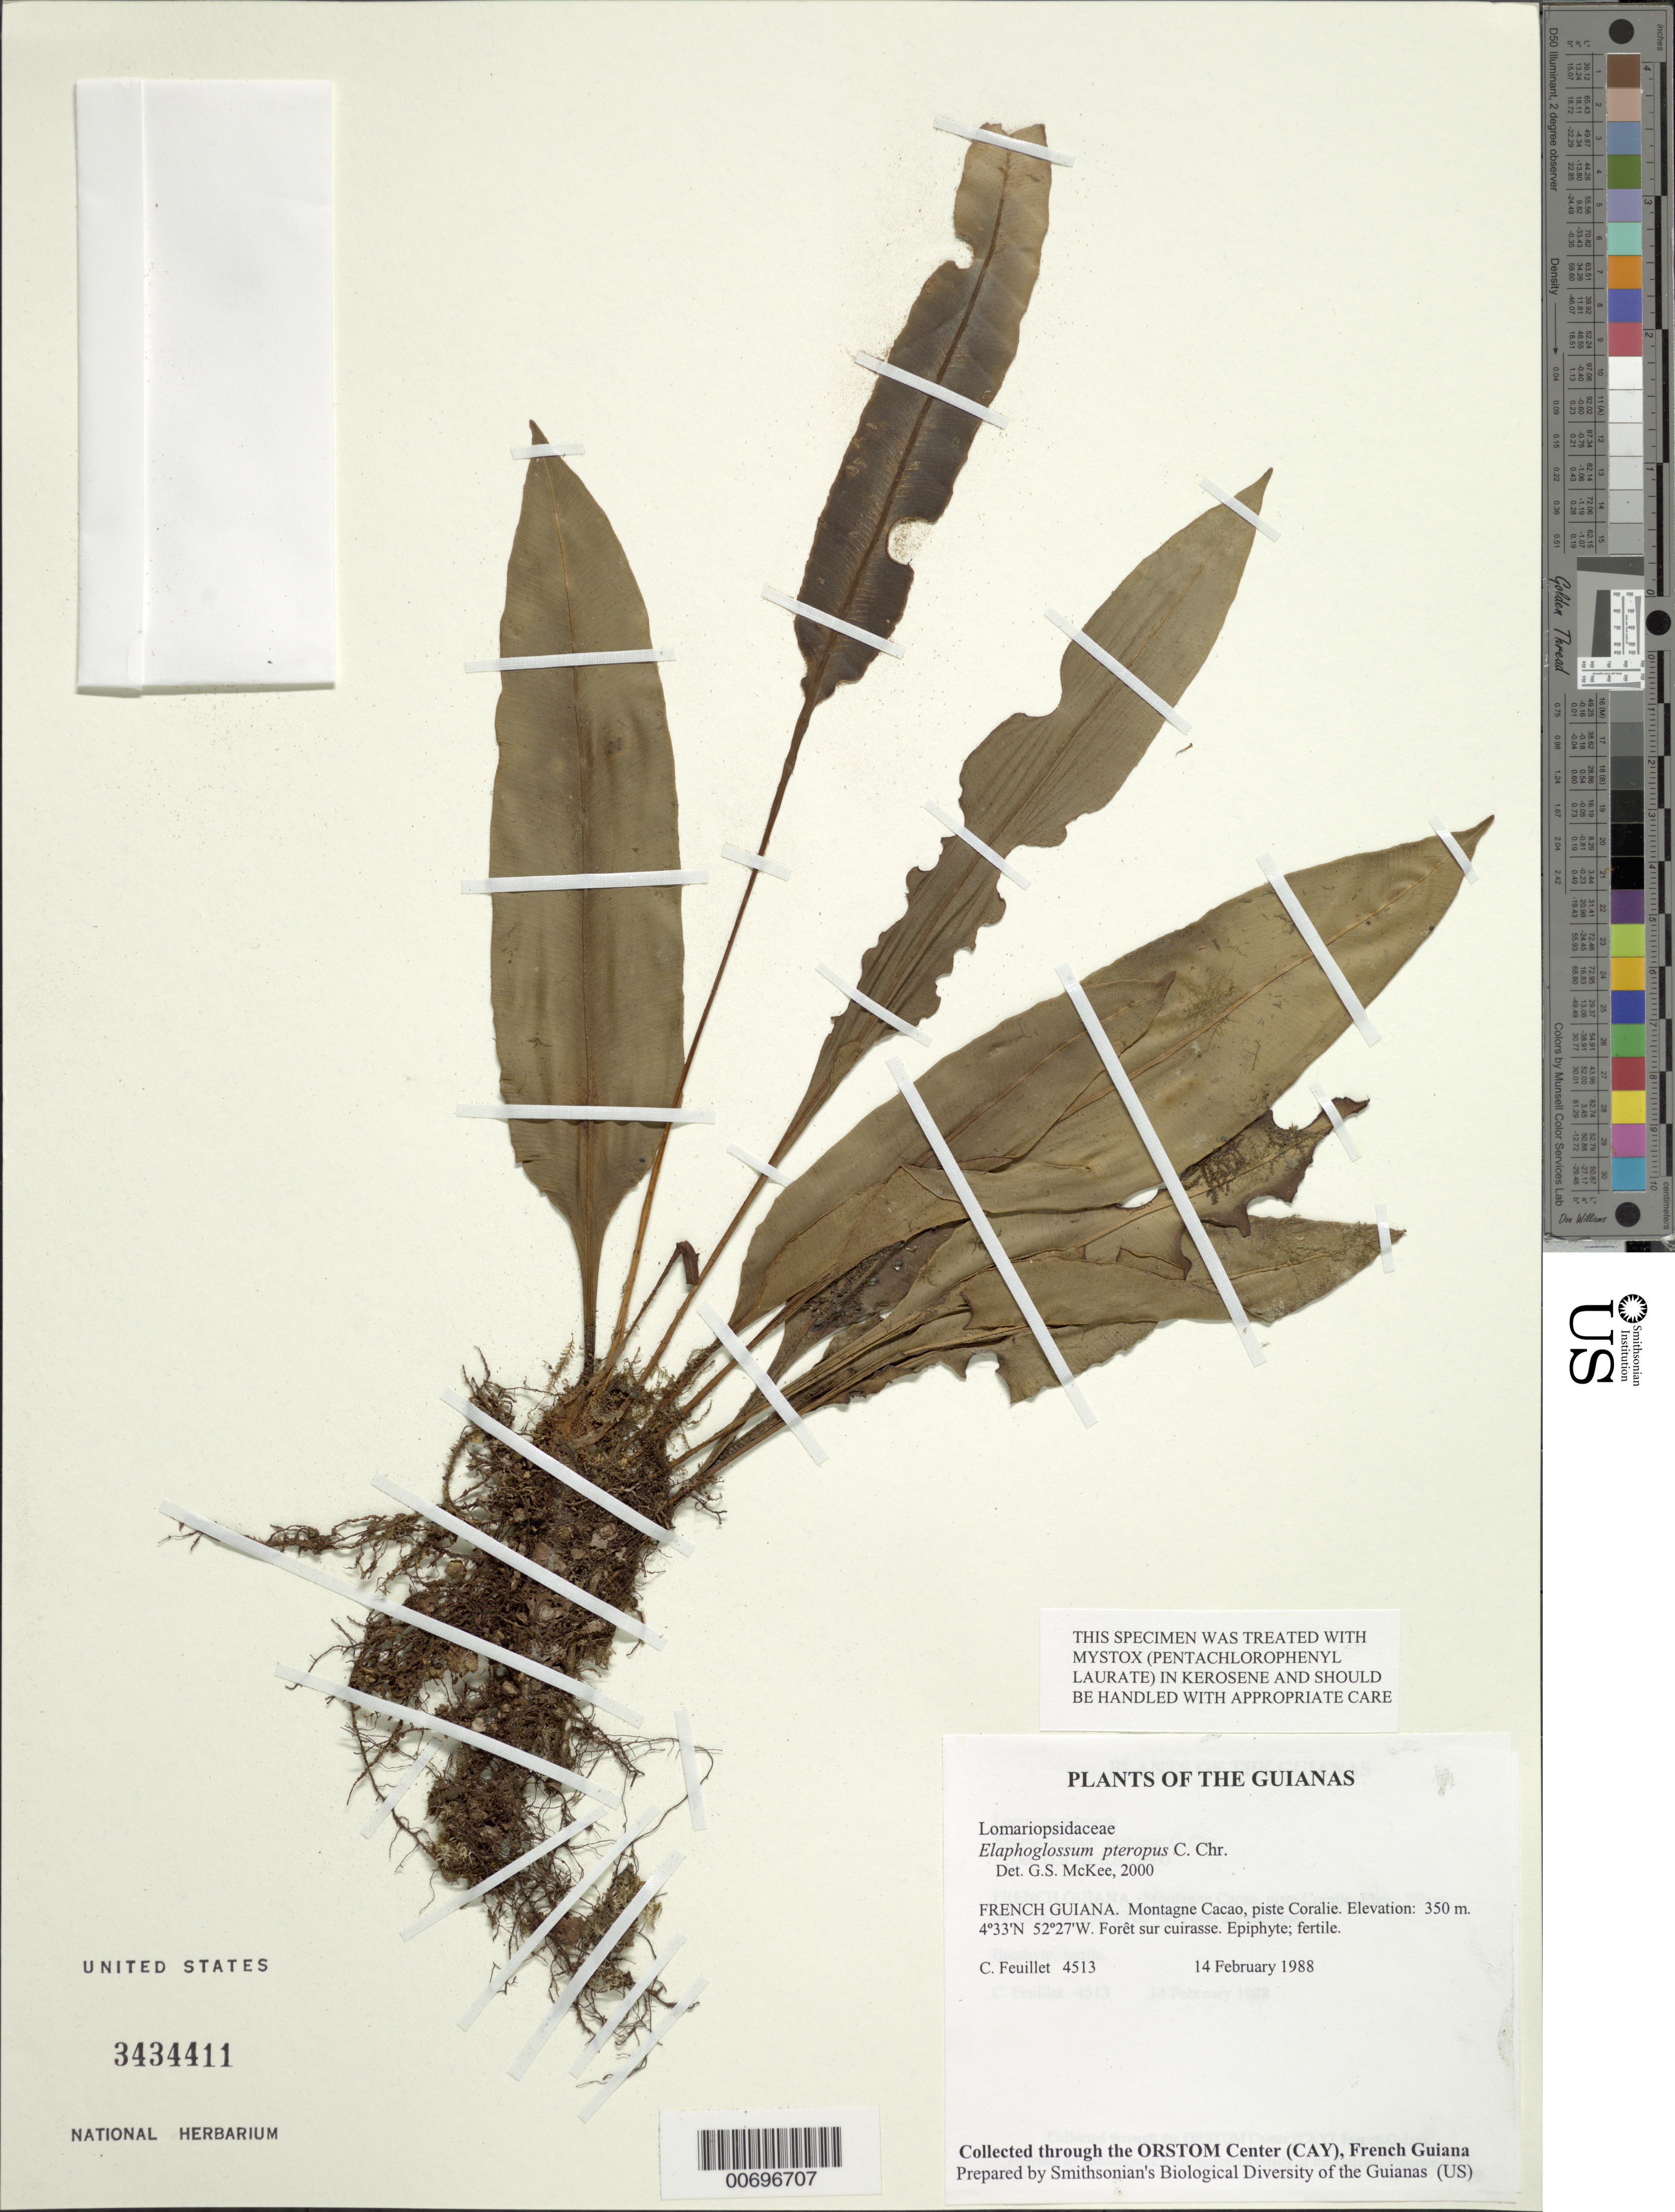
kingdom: Plantae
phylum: Tracheophyta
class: Polypodiopsida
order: Polypodiales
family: Dryopteridaceae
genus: Elaphoglossum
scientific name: Elaphoglossum pteropus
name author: C. Chr.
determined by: McKee, G. S., (US), NMNH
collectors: C. Feuillet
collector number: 4513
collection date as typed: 14 Feb 1988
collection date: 1988-02-14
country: French Guiana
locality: Montagne Cacao, piste Coralie - Bassin de la Comté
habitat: Forêt sur cuirasse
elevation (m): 350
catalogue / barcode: US 3434411